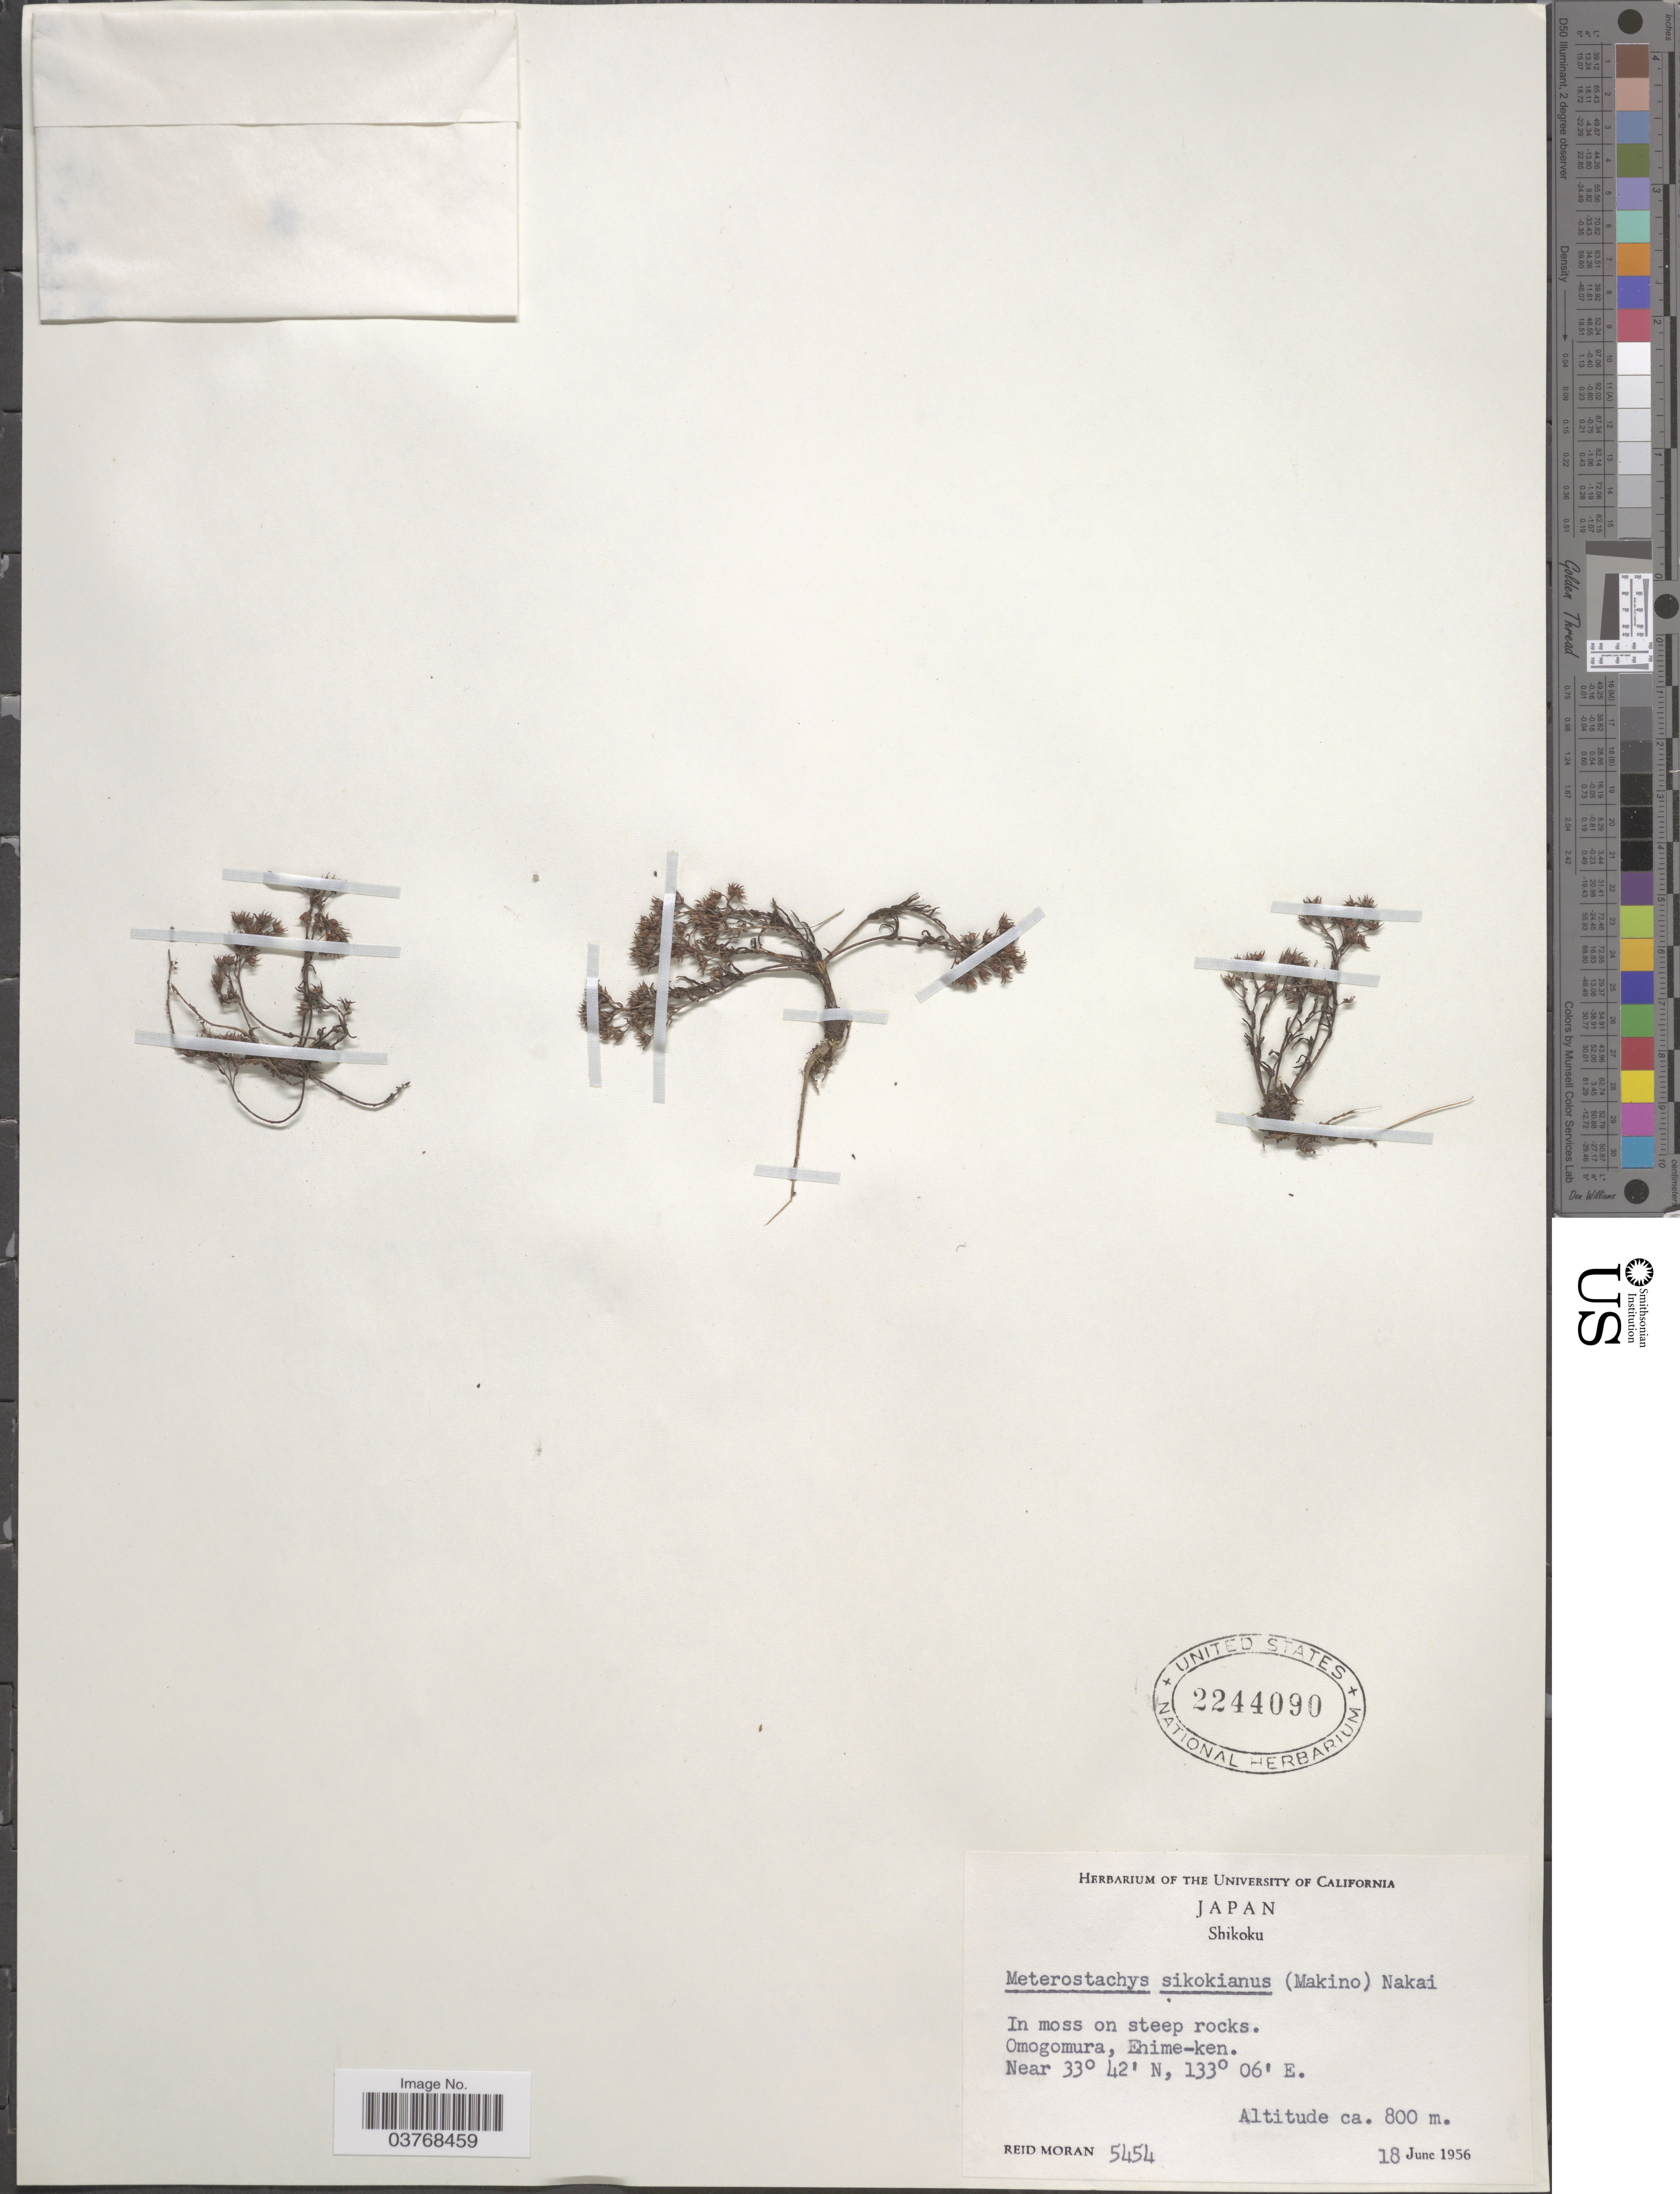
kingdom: Plantae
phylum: Tracheophyta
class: Magnoliopsida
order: Saxifragales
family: Crassulaceae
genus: Meterostachys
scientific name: Meterostachys sikokianus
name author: (Makino) Nakai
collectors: R. Moran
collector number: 5454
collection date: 1956-06-18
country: Japan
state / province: Ehime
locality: Shikoku. Omogomura, Ehime-ken.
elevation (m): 800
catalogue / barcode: US 2244090